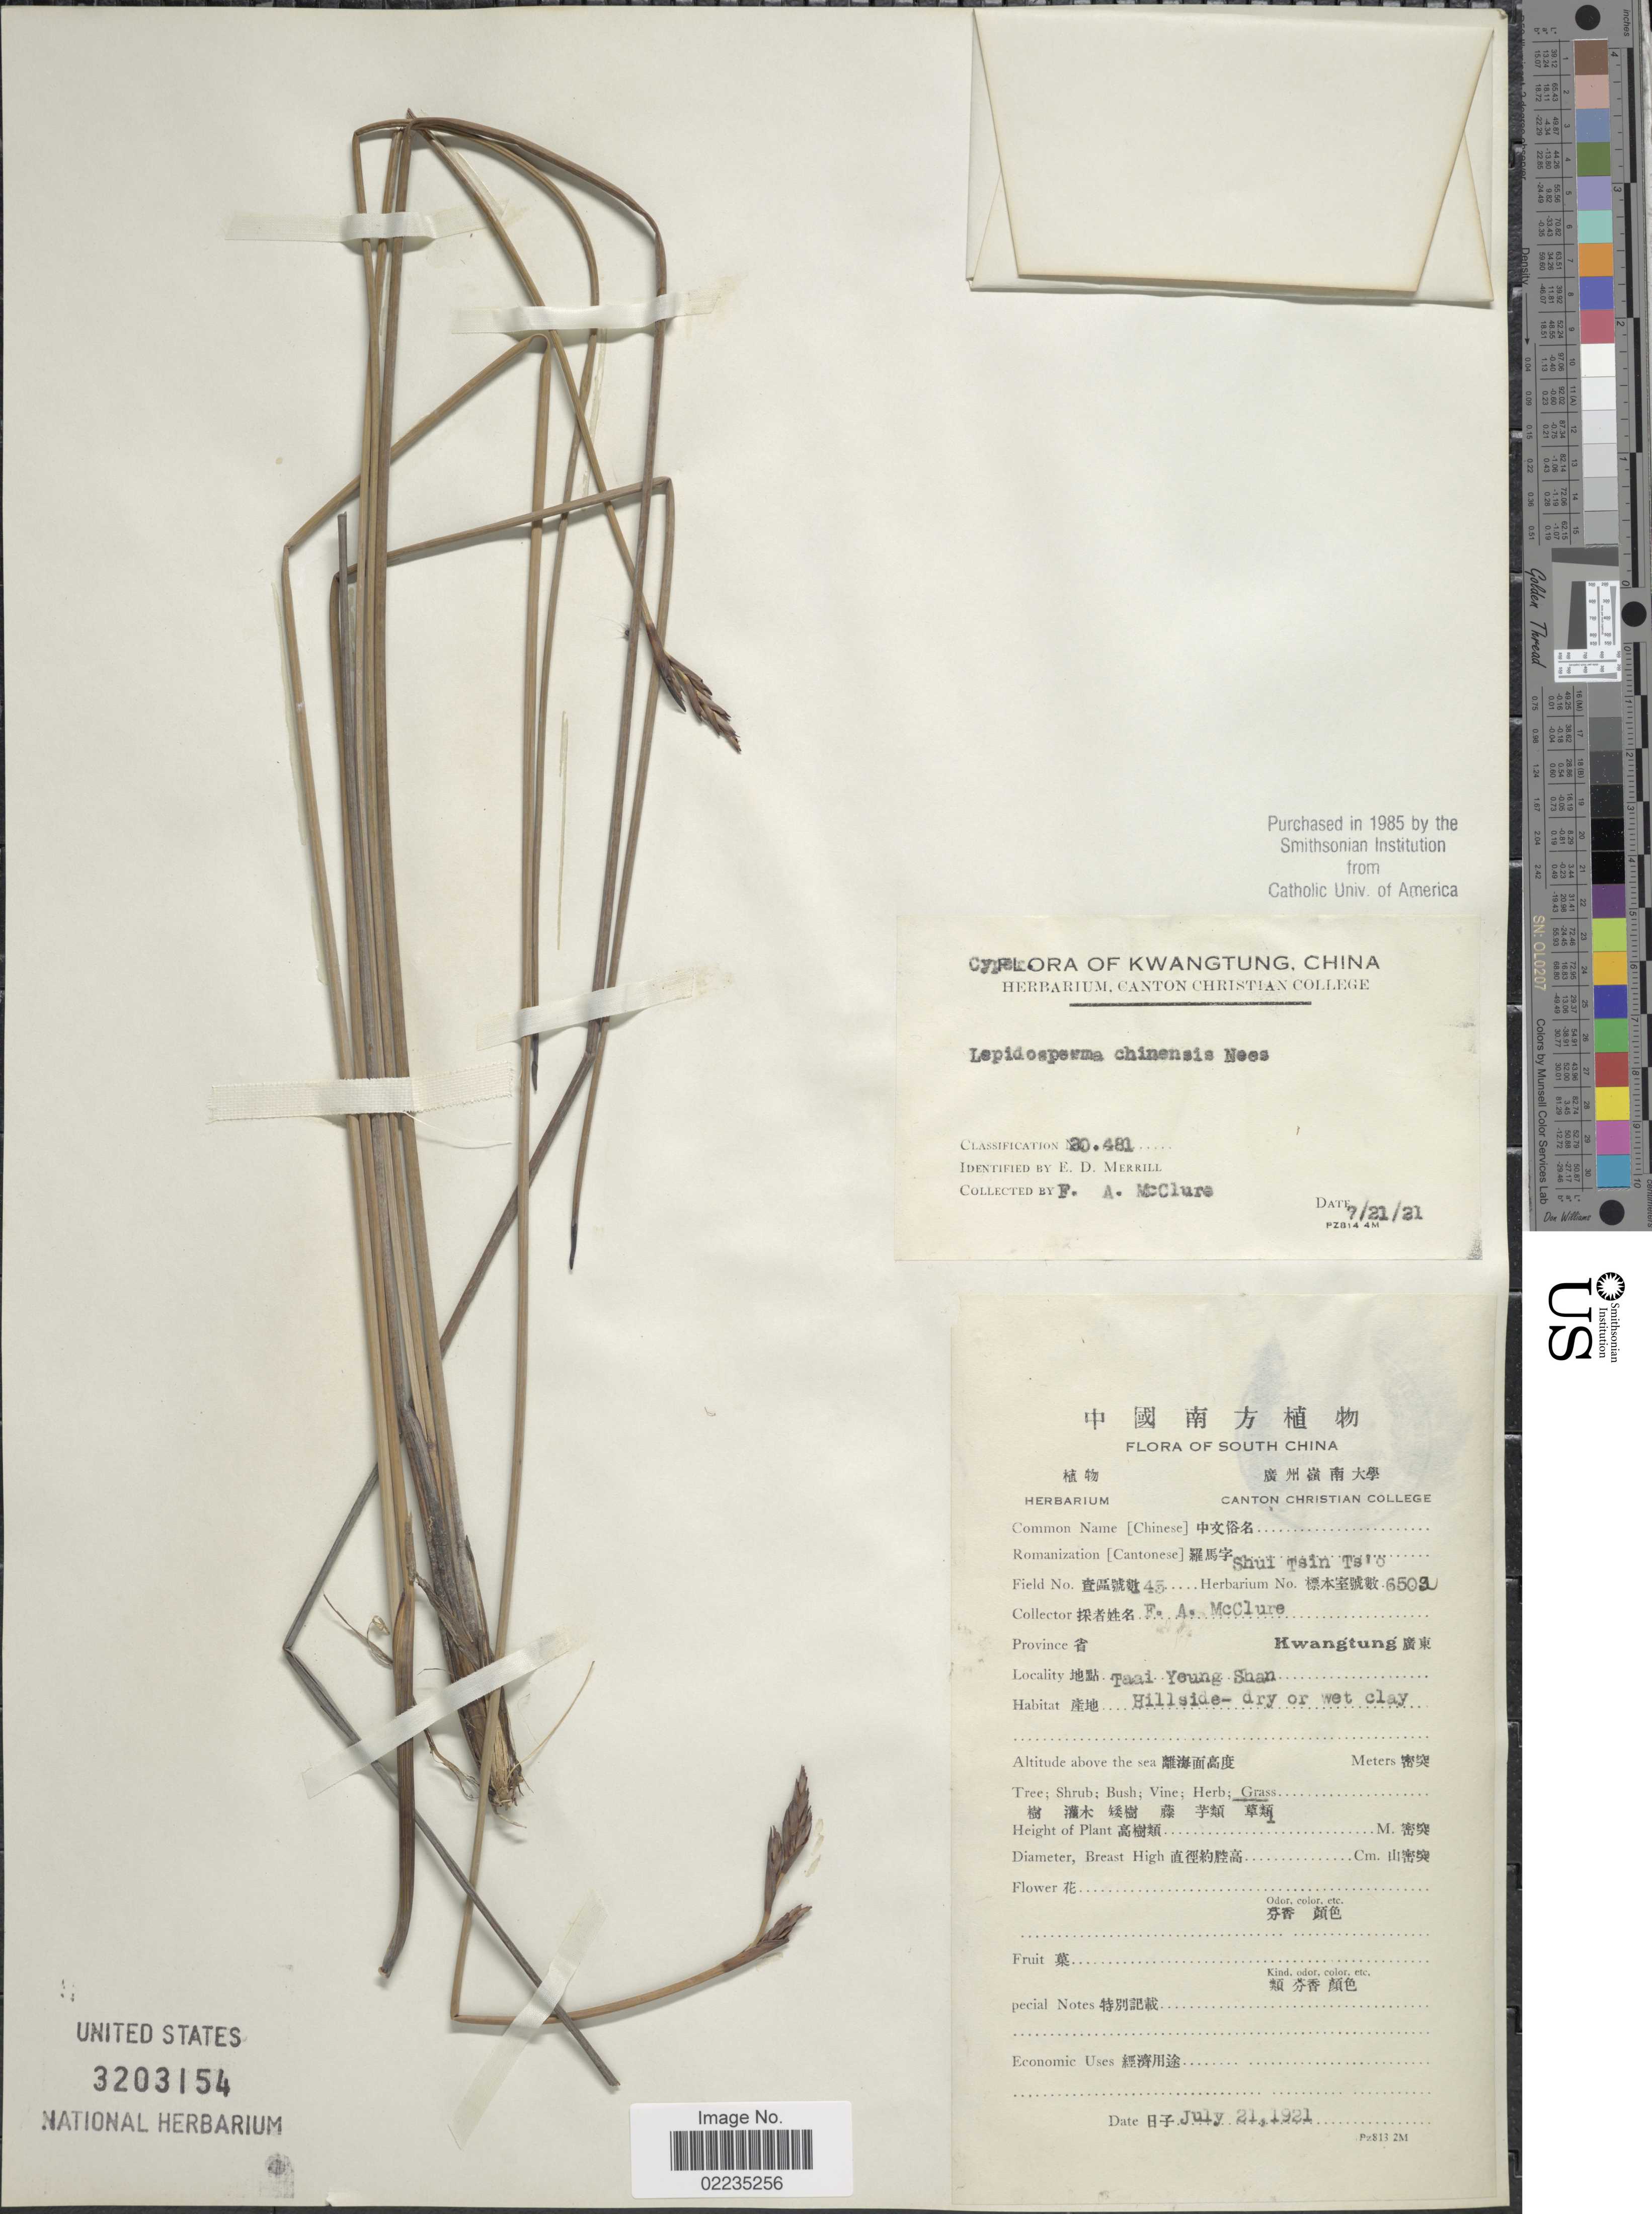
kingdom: Plantae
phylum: Tracheophyta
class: Liliopsida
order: Poales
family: Cyperaceae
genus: Lepidosperma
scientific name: Lepidosperma chinense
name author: Nees & Meyen ex Kunth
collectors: F. A. McClure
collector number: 45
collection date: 1921-07-21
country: China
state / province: Guangdong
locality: South China, Taai Yeunh Shan, Kwangtung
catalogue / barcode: US 3203154